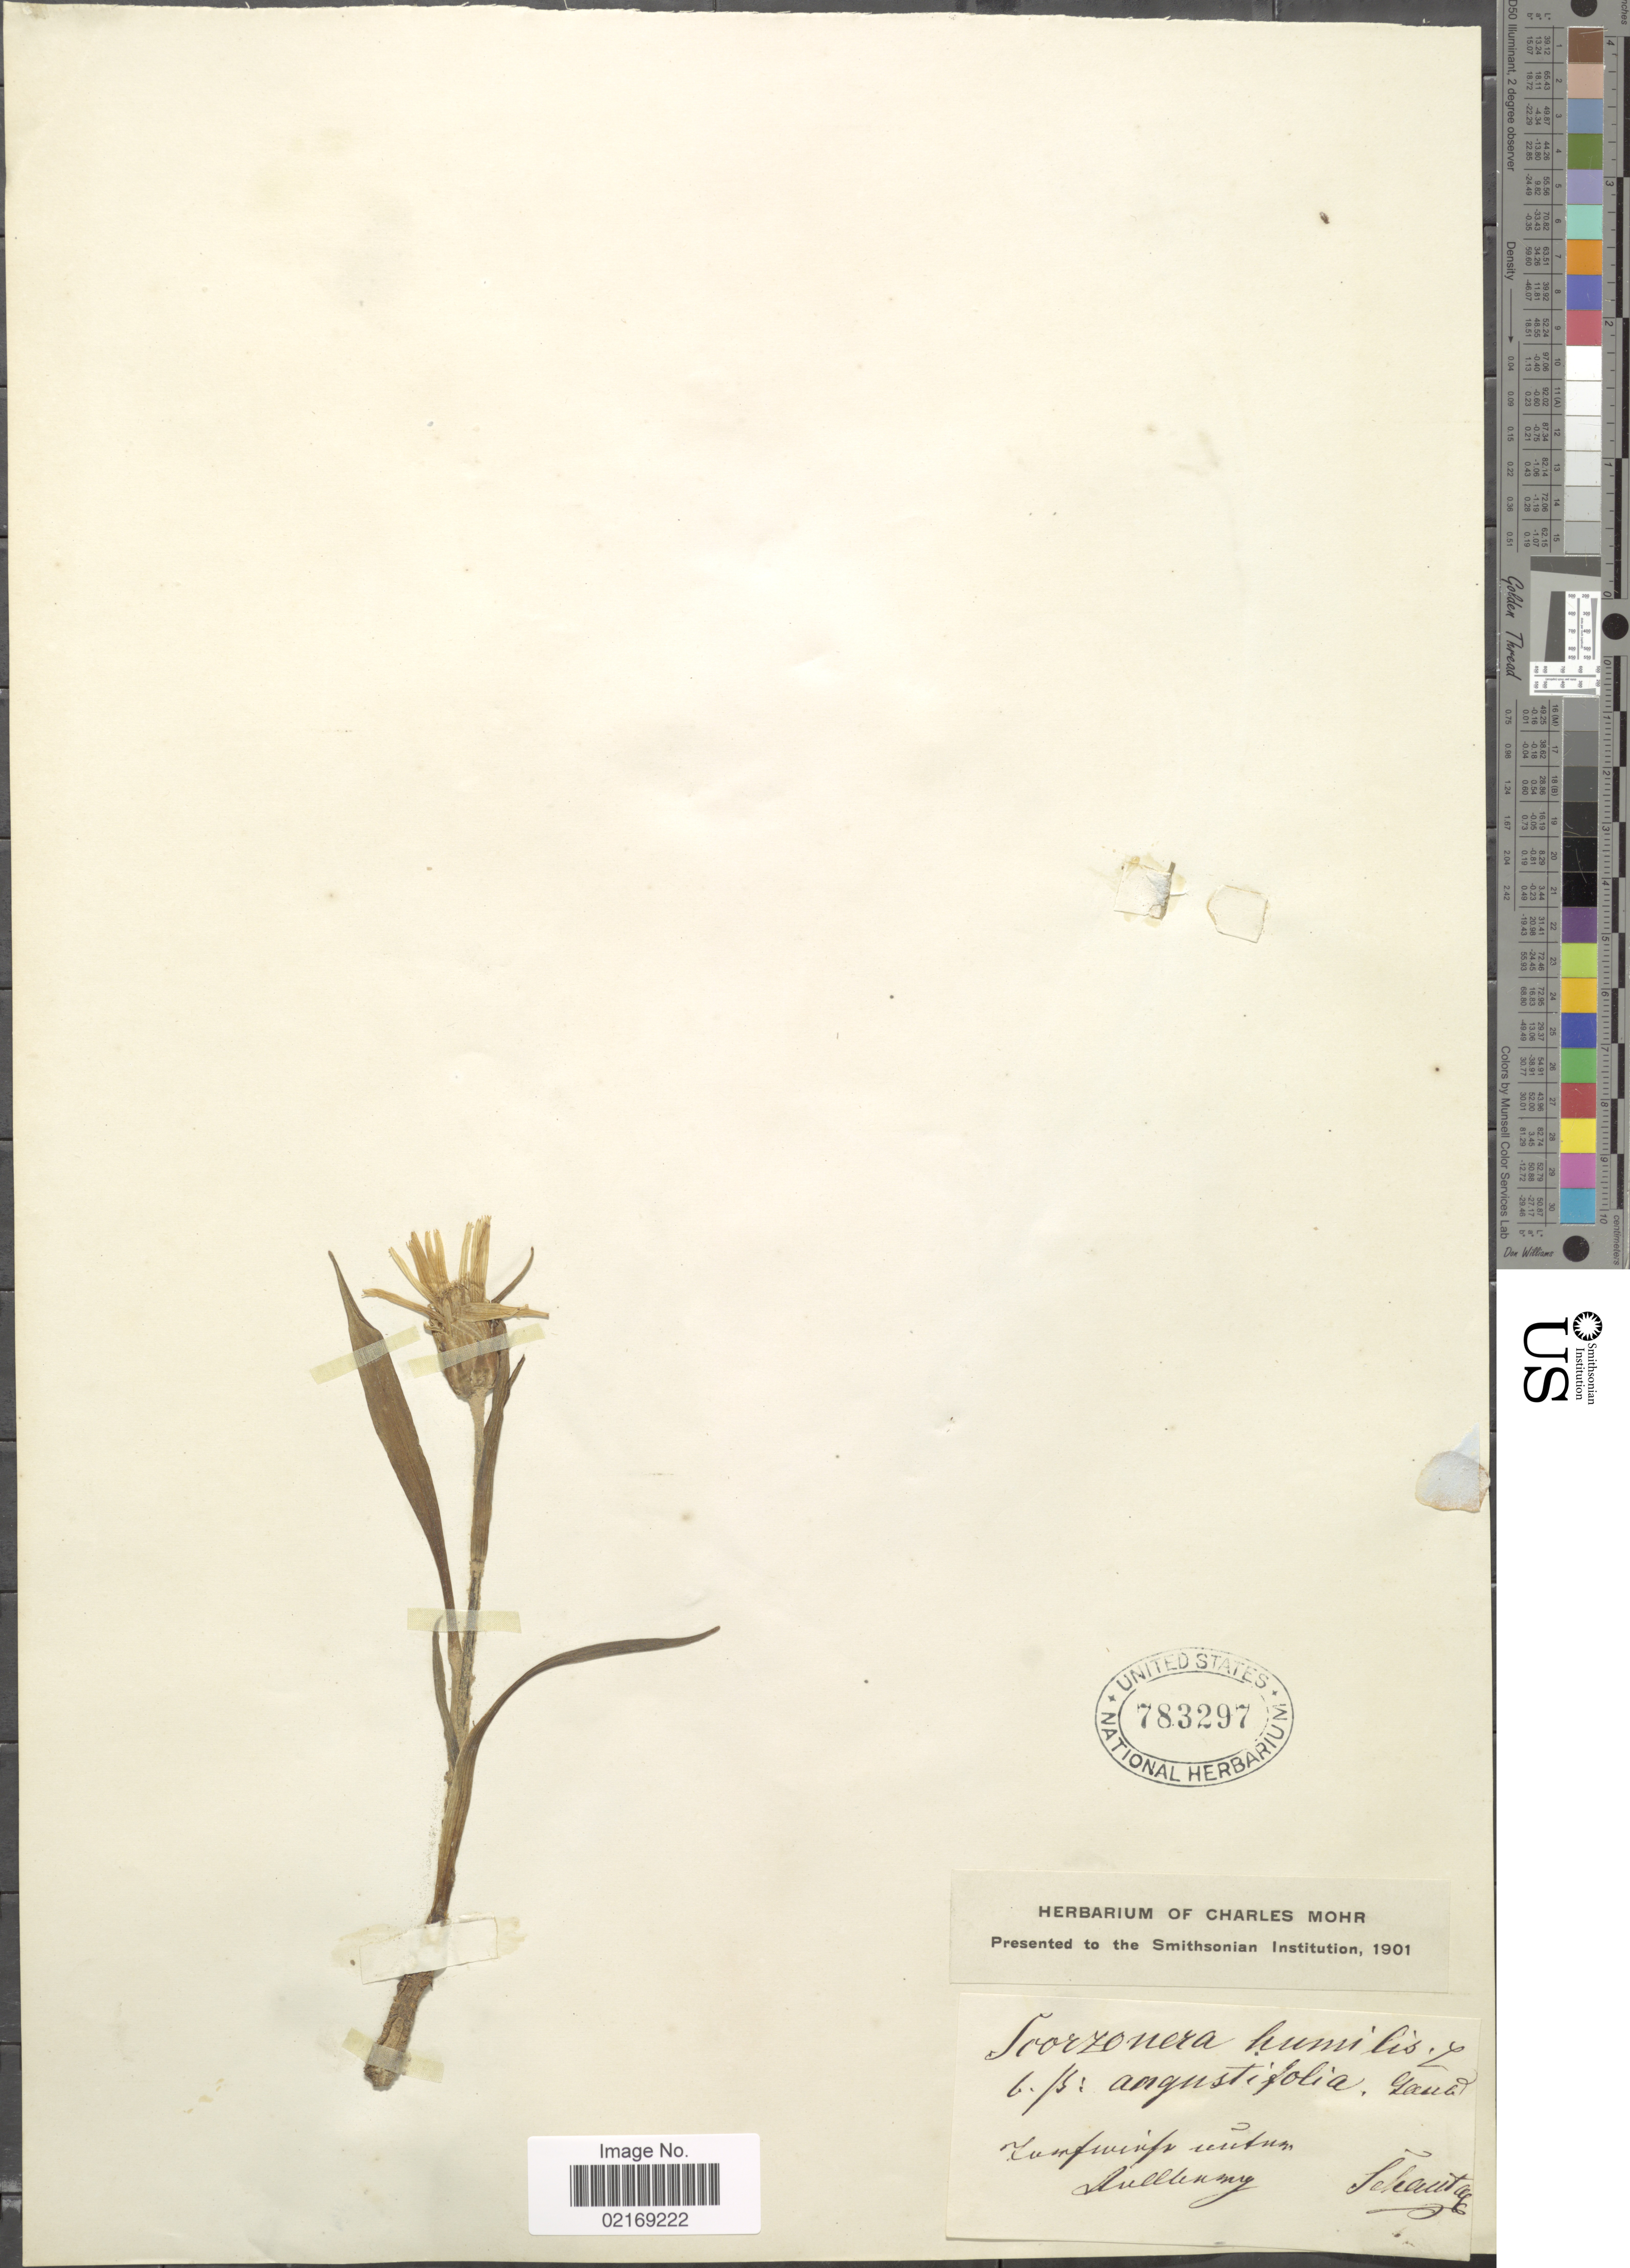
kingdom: Plantae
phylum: Tracheophyta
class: Magnoliopsida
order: Asterales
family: Asteraceae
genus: Scorzonera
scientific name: Scorzonera humilis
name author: L.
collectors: Schaut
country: Germany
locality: Zumfwinfs unten Aulltenmy. [interpreted]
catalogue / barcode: US 783297